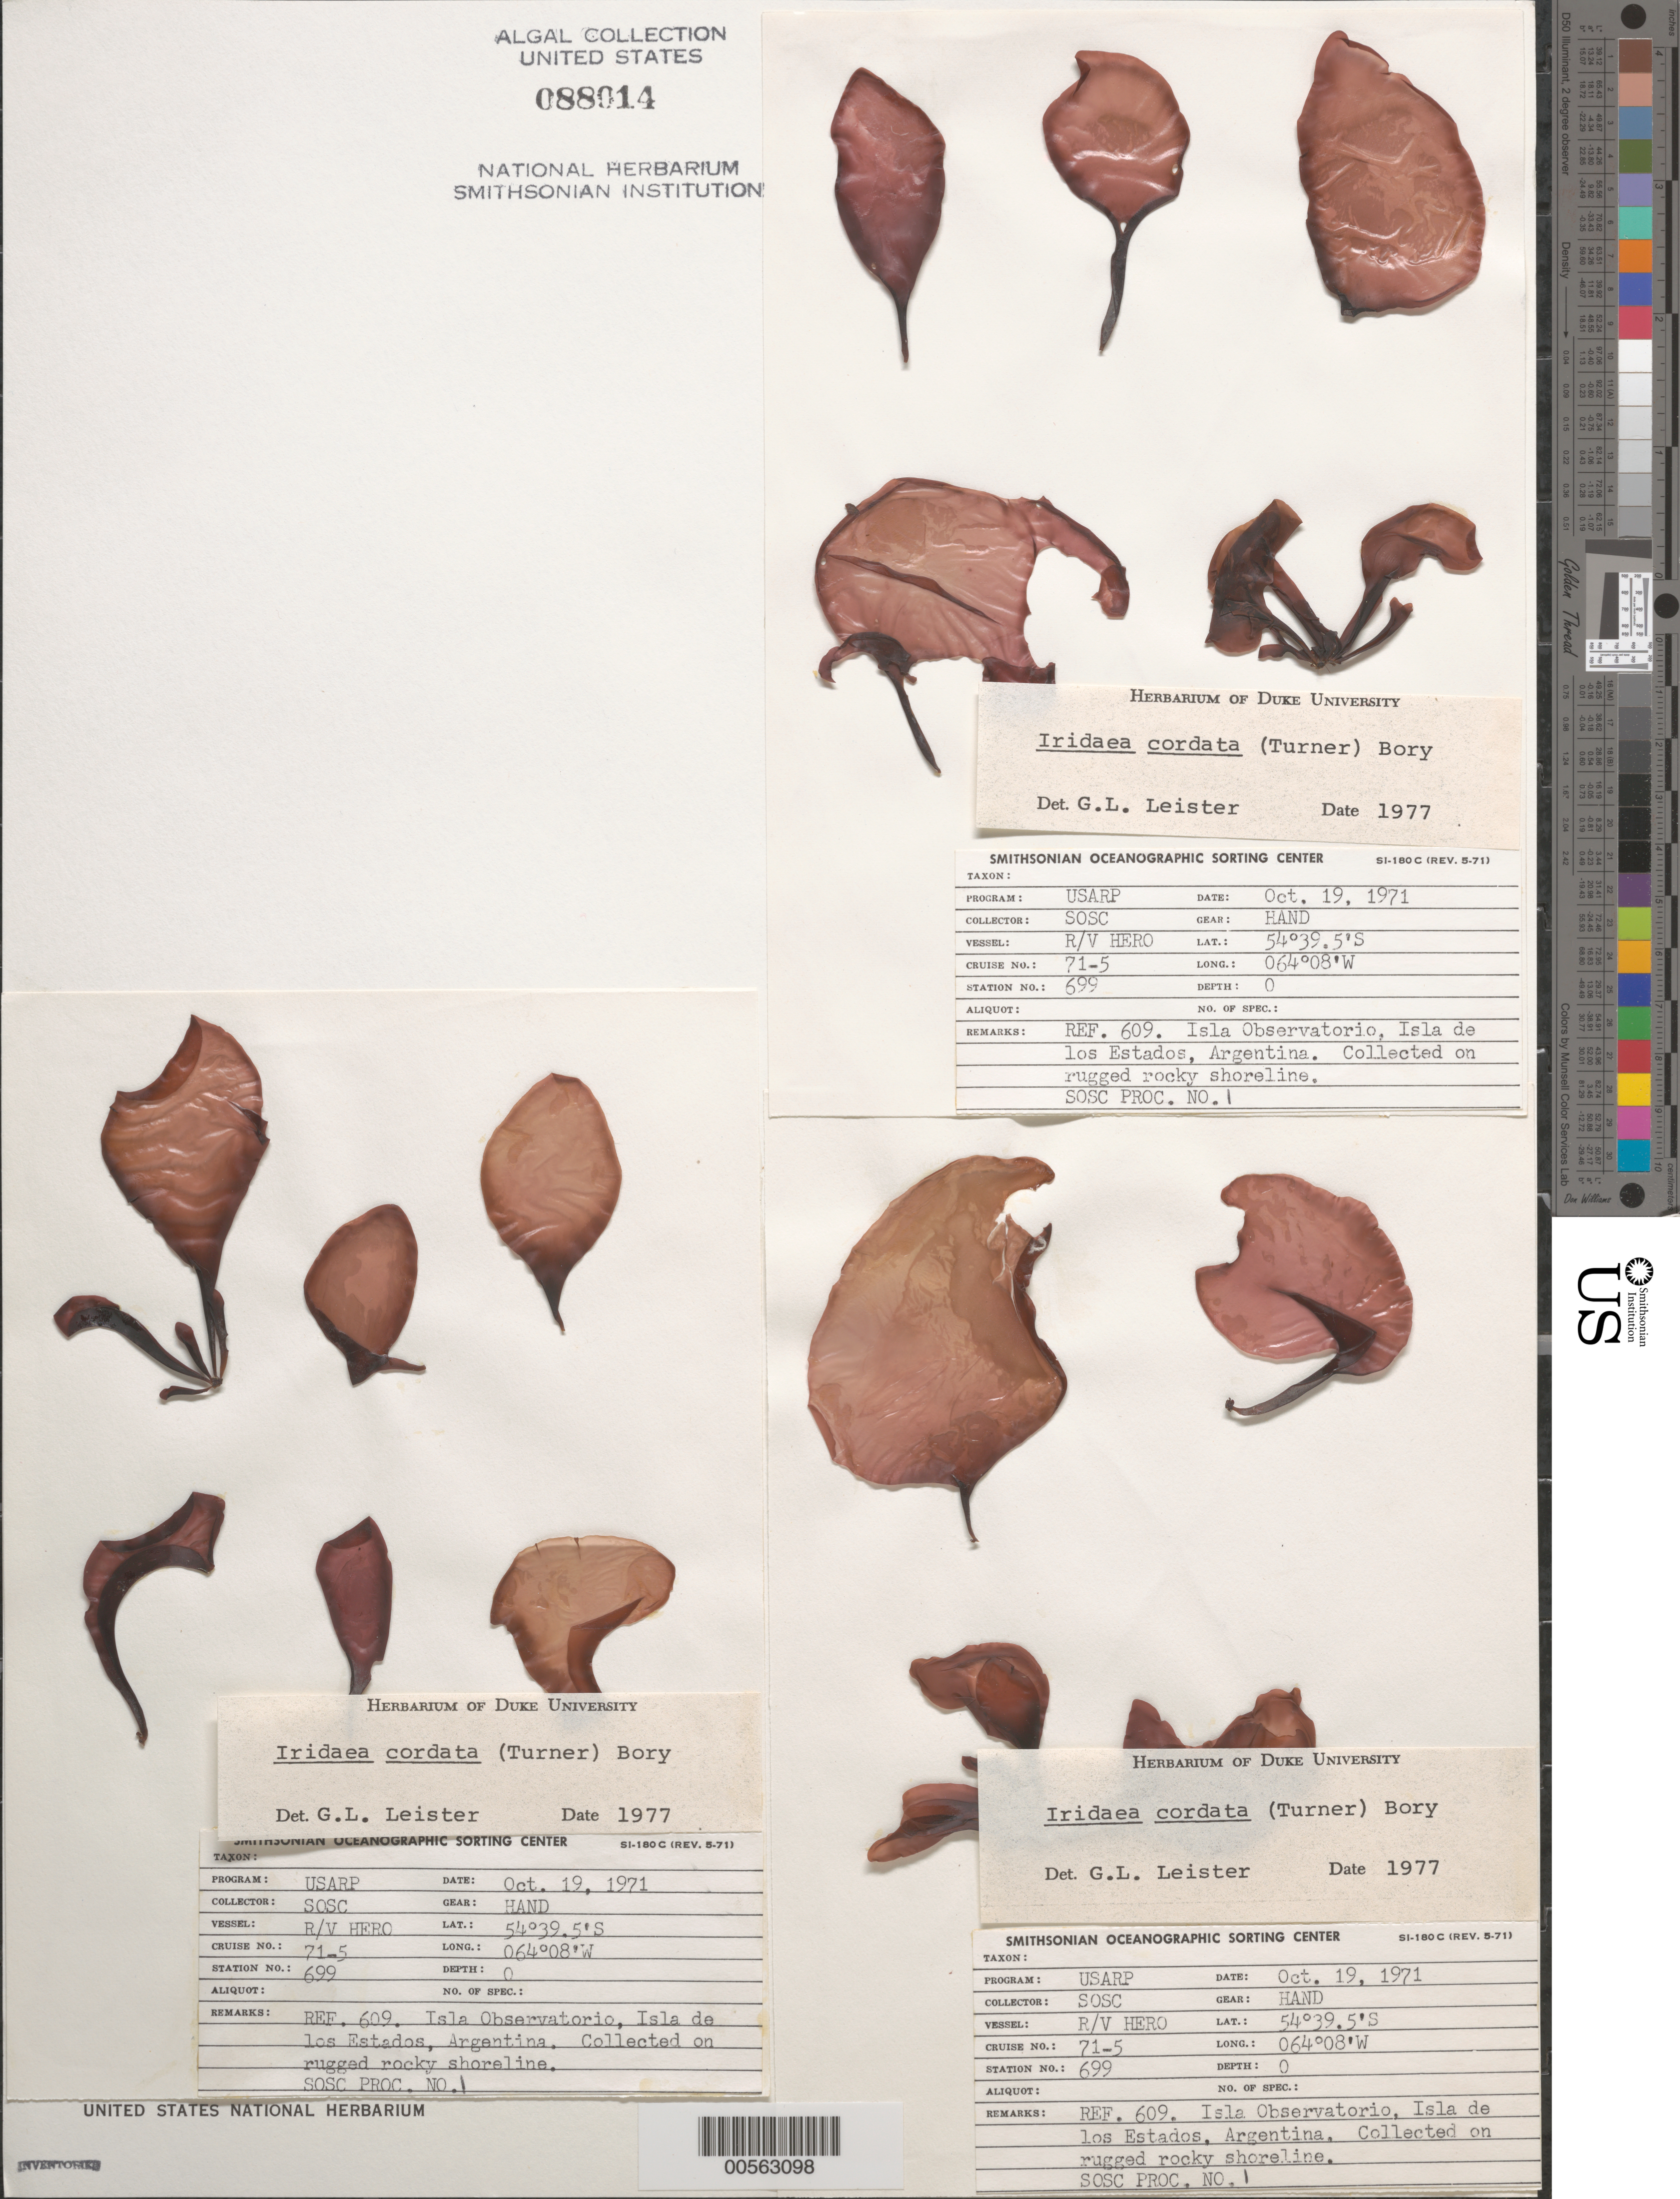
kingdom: Plantae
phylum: Rhodophyta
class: Florideophyceae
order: Gigartinales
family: Gigartinaceae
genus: Iridaea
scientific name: Iridaea cordata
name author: (Turner) Bory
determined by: Leister, G. L.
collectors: SOSC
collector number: Station 699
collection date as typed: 19 Oct 1971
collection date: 1971-10-19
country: Argentina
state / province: Tierra del Fuego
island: Isla Observatorio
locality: North of Isla de los Estados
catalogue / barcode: US 88014